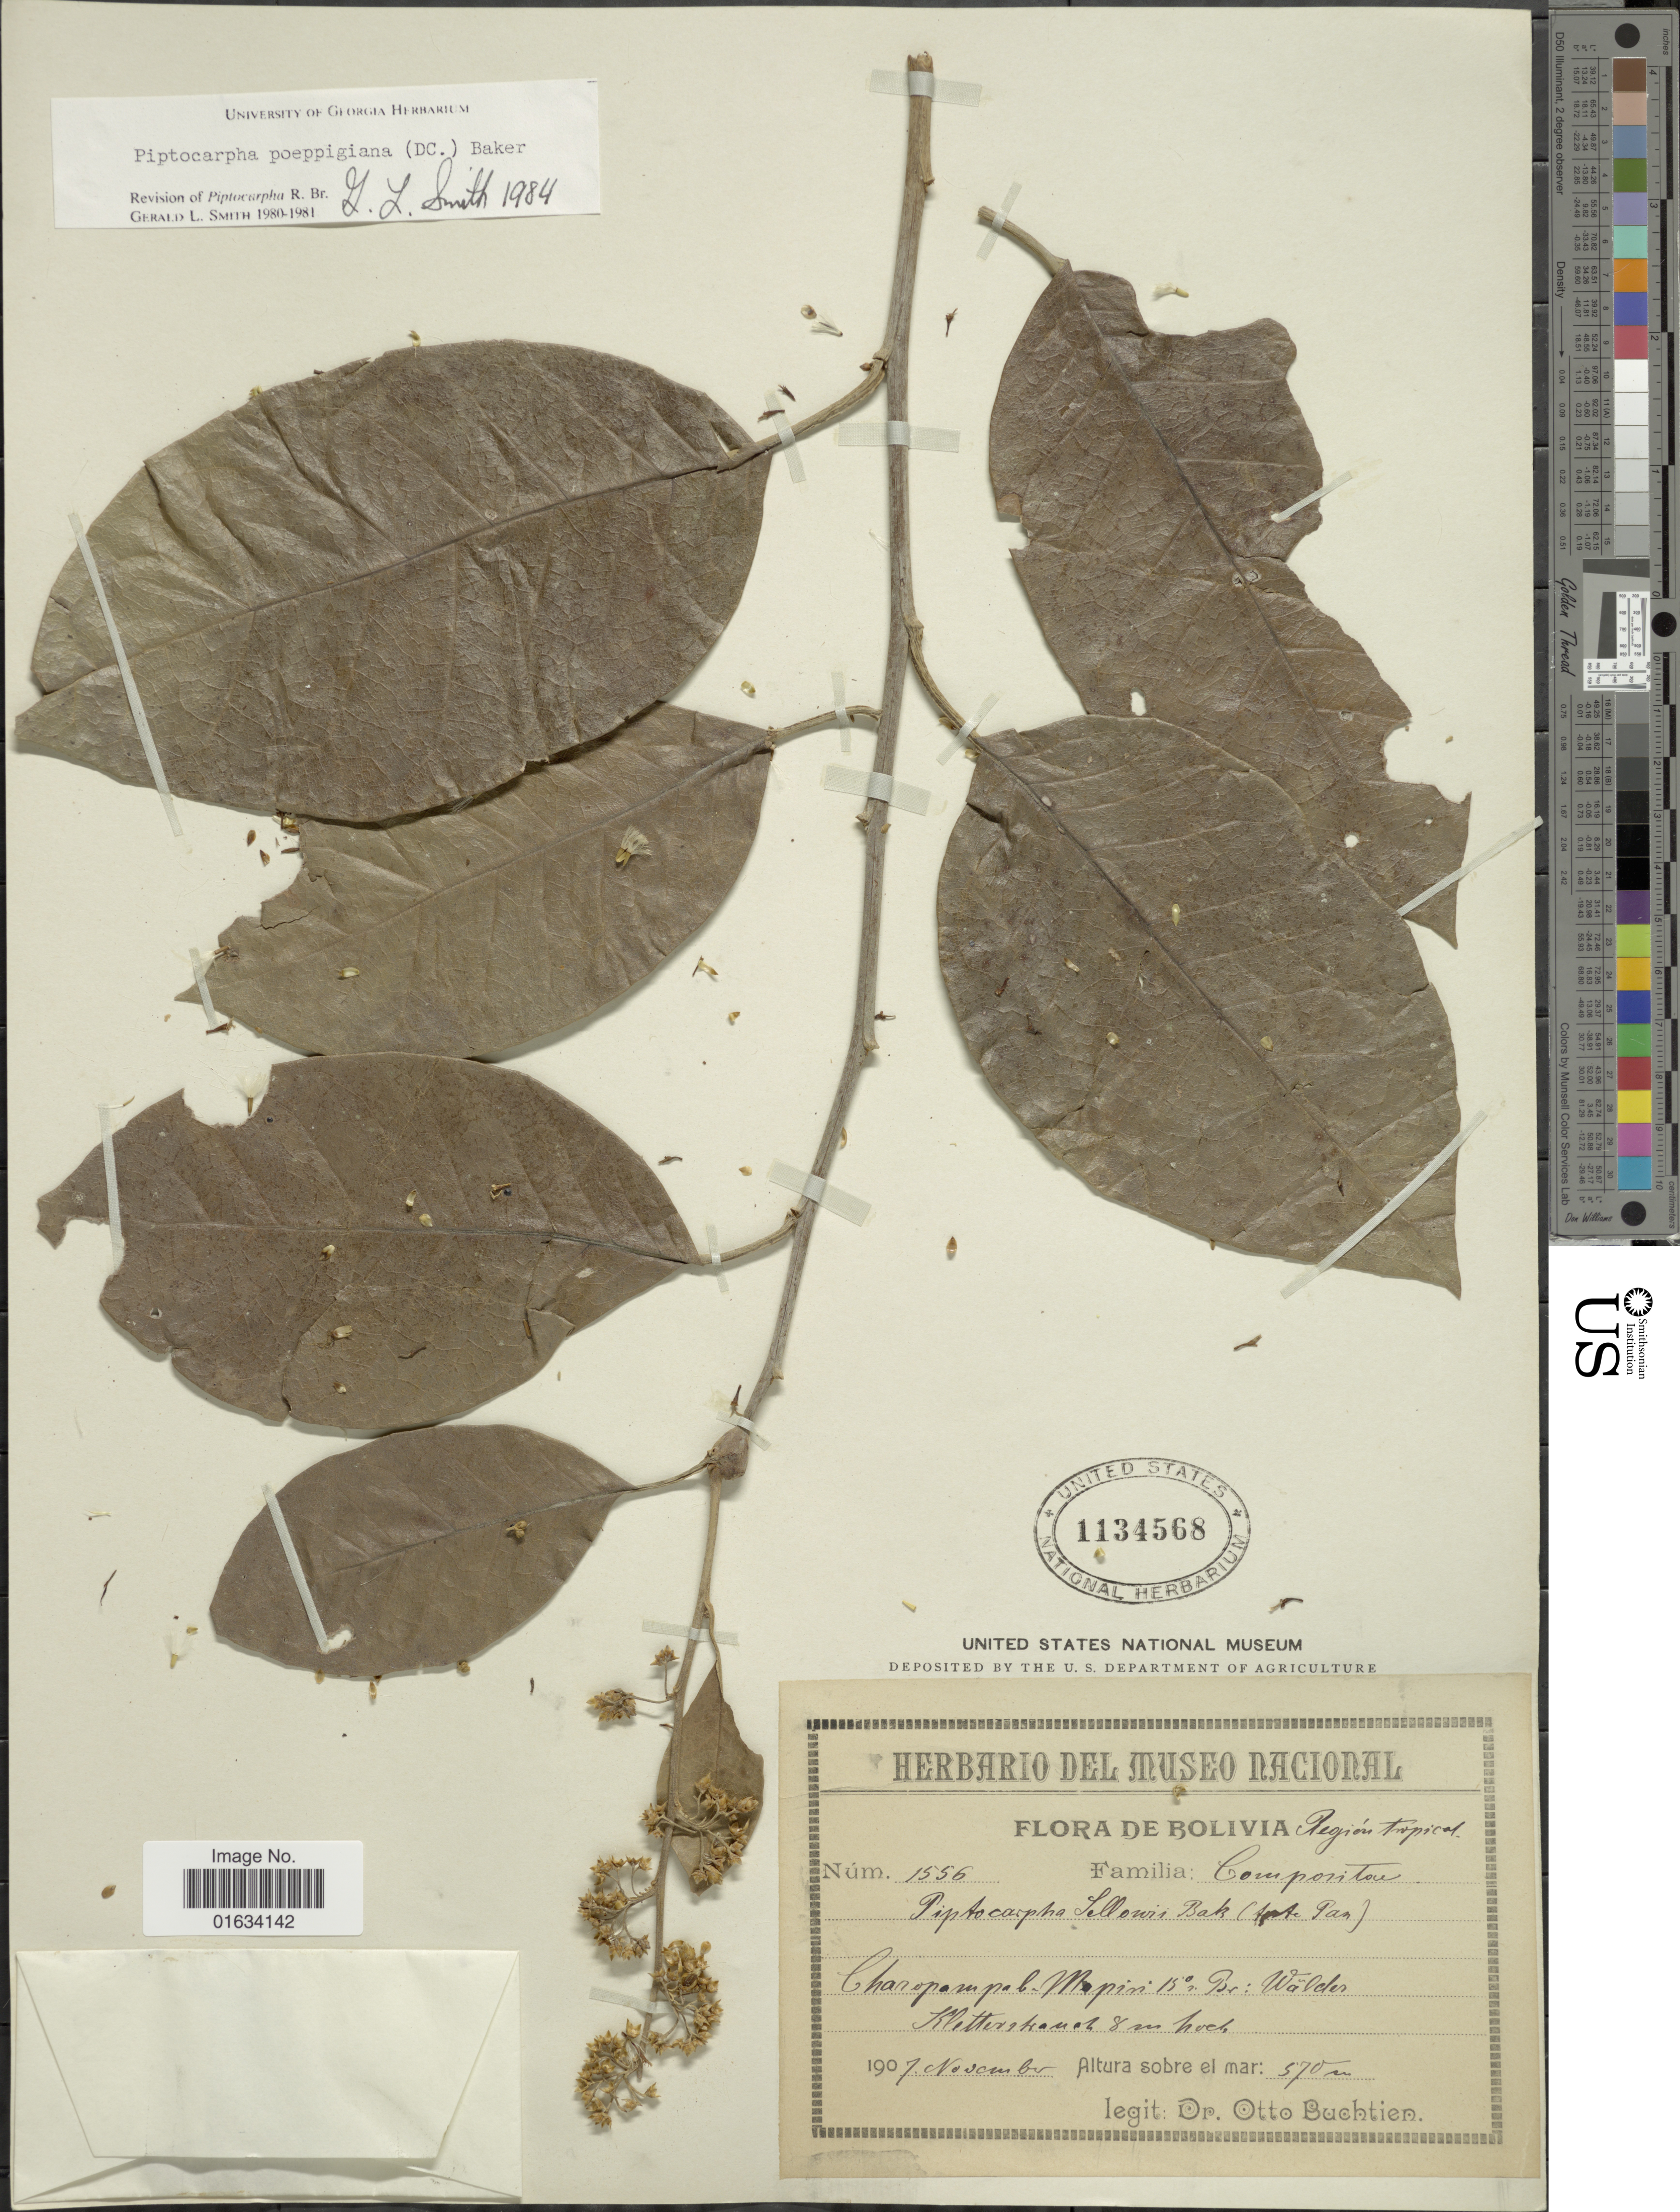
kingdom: Plantae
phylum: Tracheophyta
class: Magnoliopsida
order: Asterales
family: Asteraceae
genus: Piptocarpha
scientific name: Piptocarpha poeppigiana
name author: (DC.) Baker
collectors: O. Buchtien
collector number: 1556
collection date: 1907-11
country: Bolivia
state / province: La Paz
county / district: Mapiri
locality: Charopampa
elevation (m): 570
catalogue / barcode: US 1134568